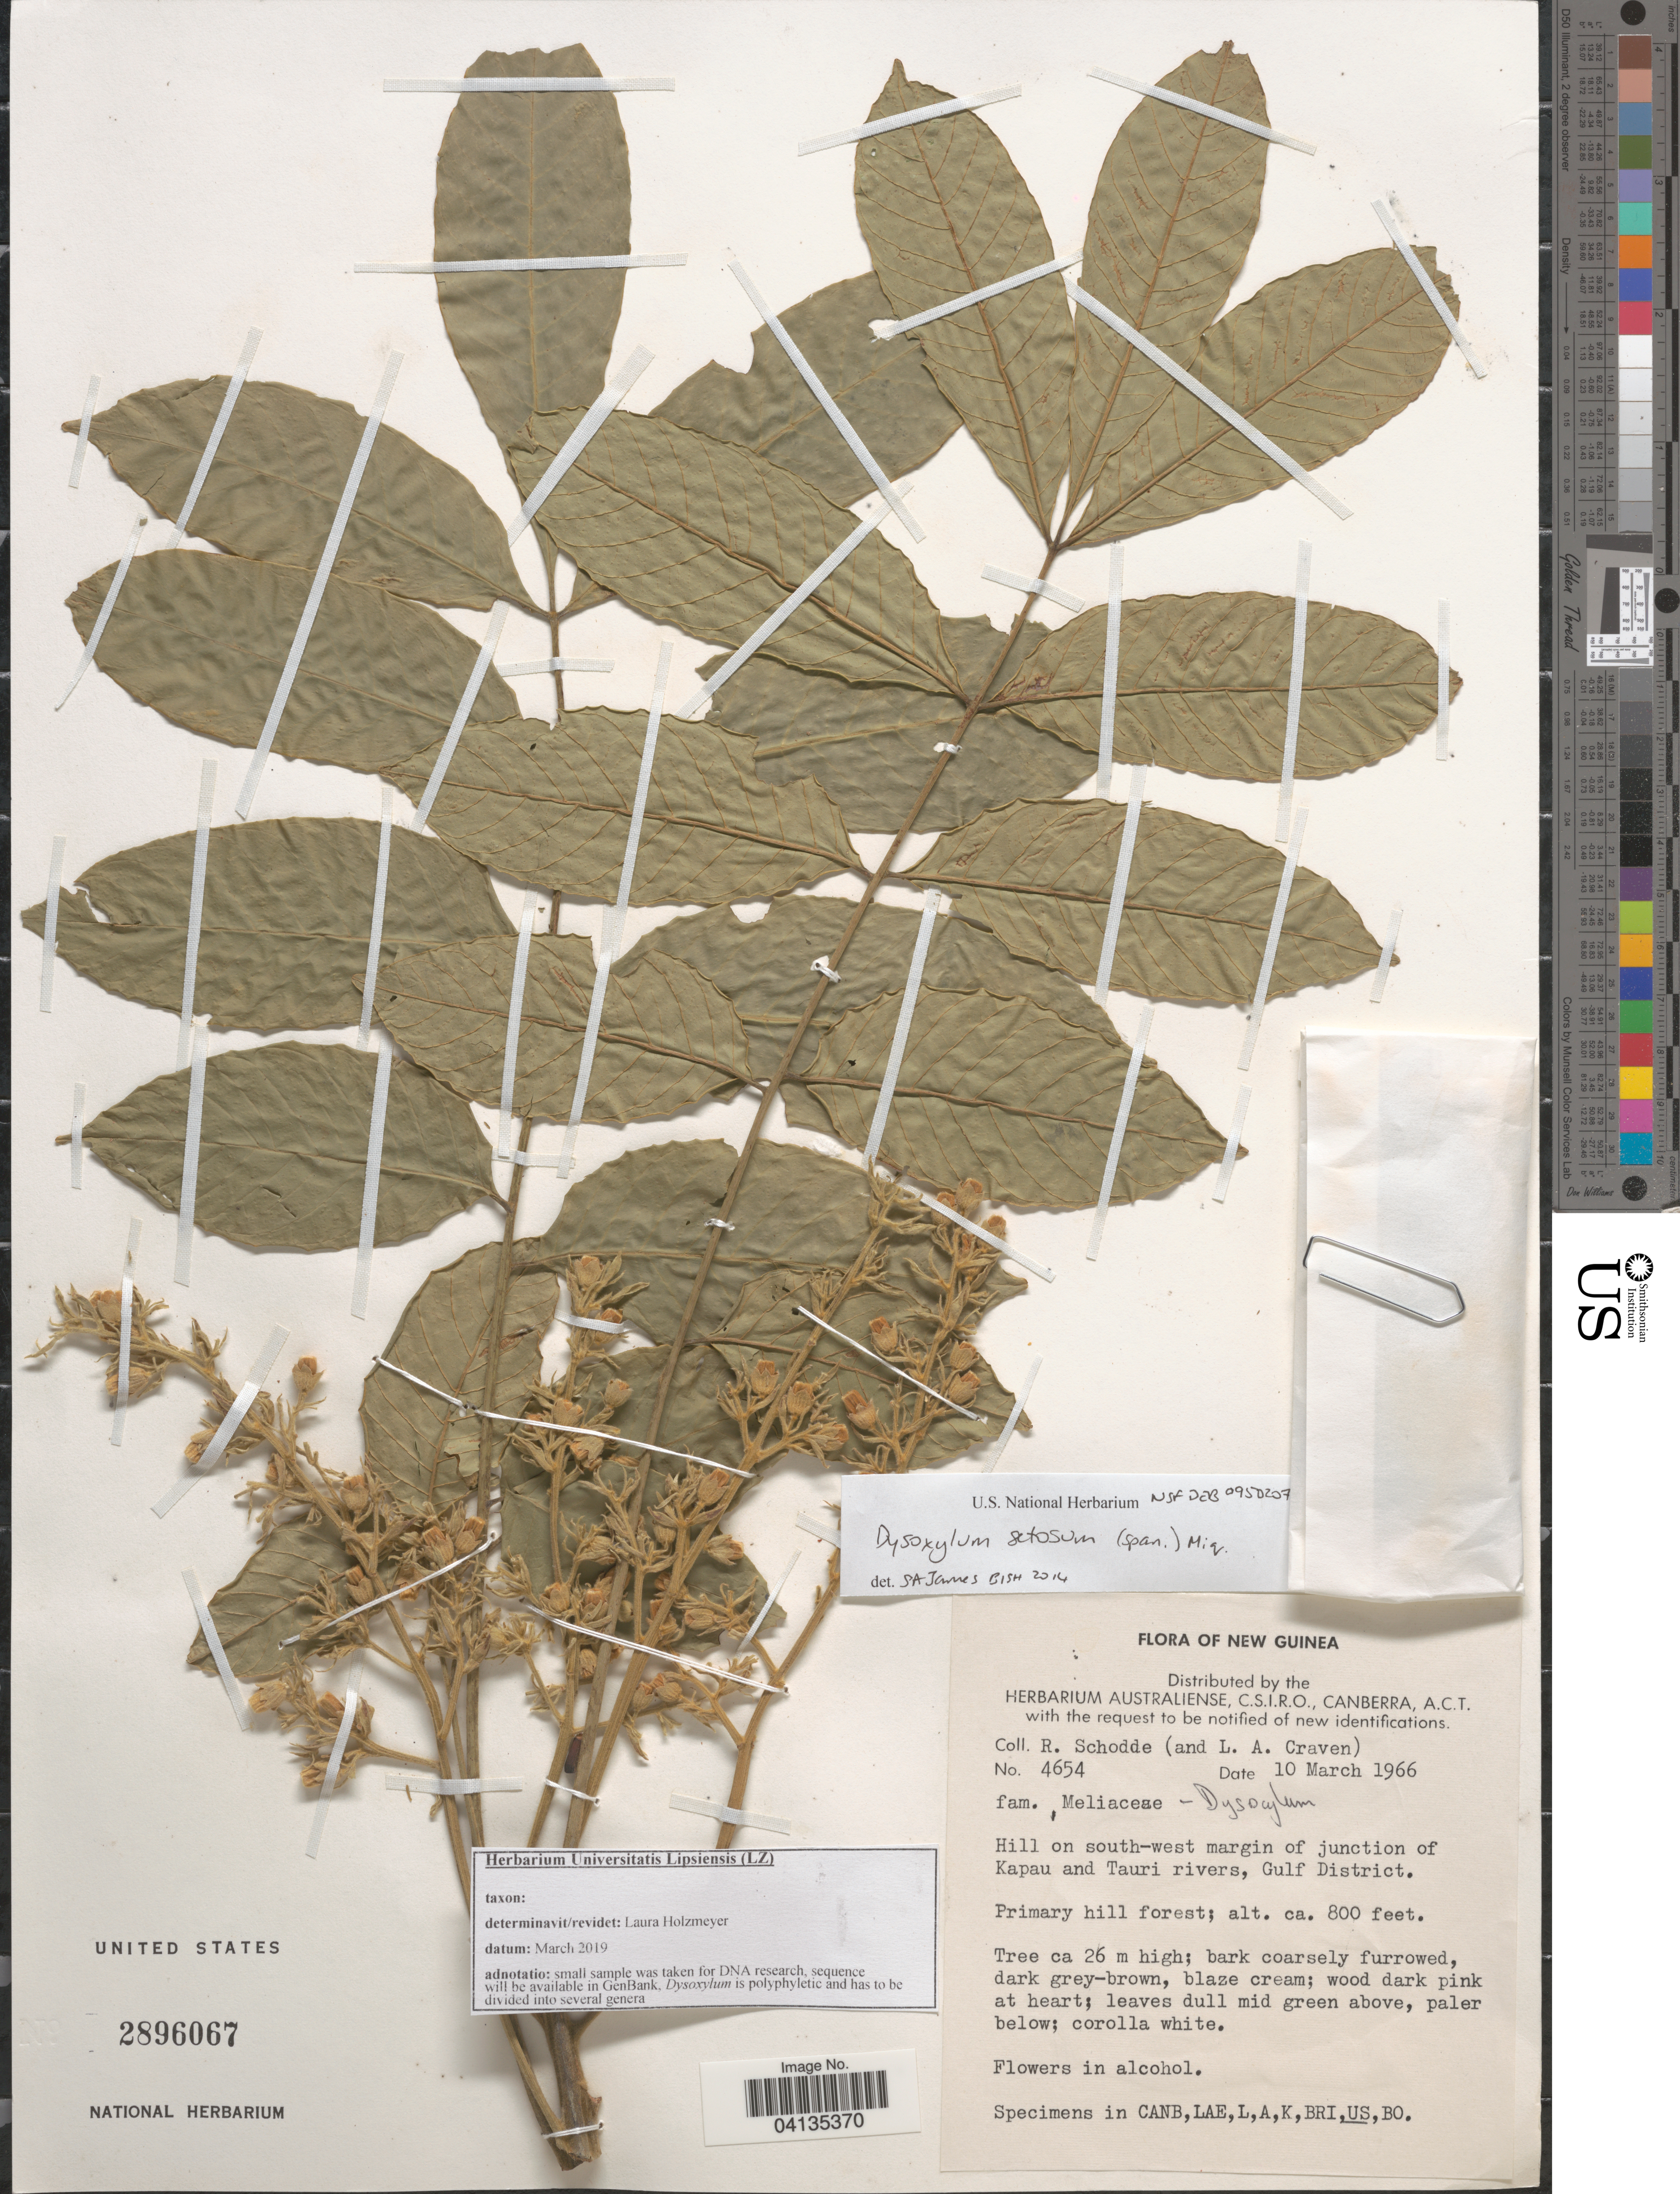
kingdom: Plantae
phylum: Tracheophyta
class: Magnoliopsida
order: Sapindales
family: Meliaceae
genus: Didymocheton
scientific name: Didymocheton setosus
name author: (Span.) Mabb. & Holzmeyer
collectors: R. Schodde & L. A. Craven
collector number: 4654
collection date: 1966-03-10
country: Papua New Guinea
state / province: Gulf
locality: New Guinea. Hill on south-west margin of junction of Kapau and Tauri rivers, Gulf District.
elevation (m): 244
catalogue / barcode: US 2896067